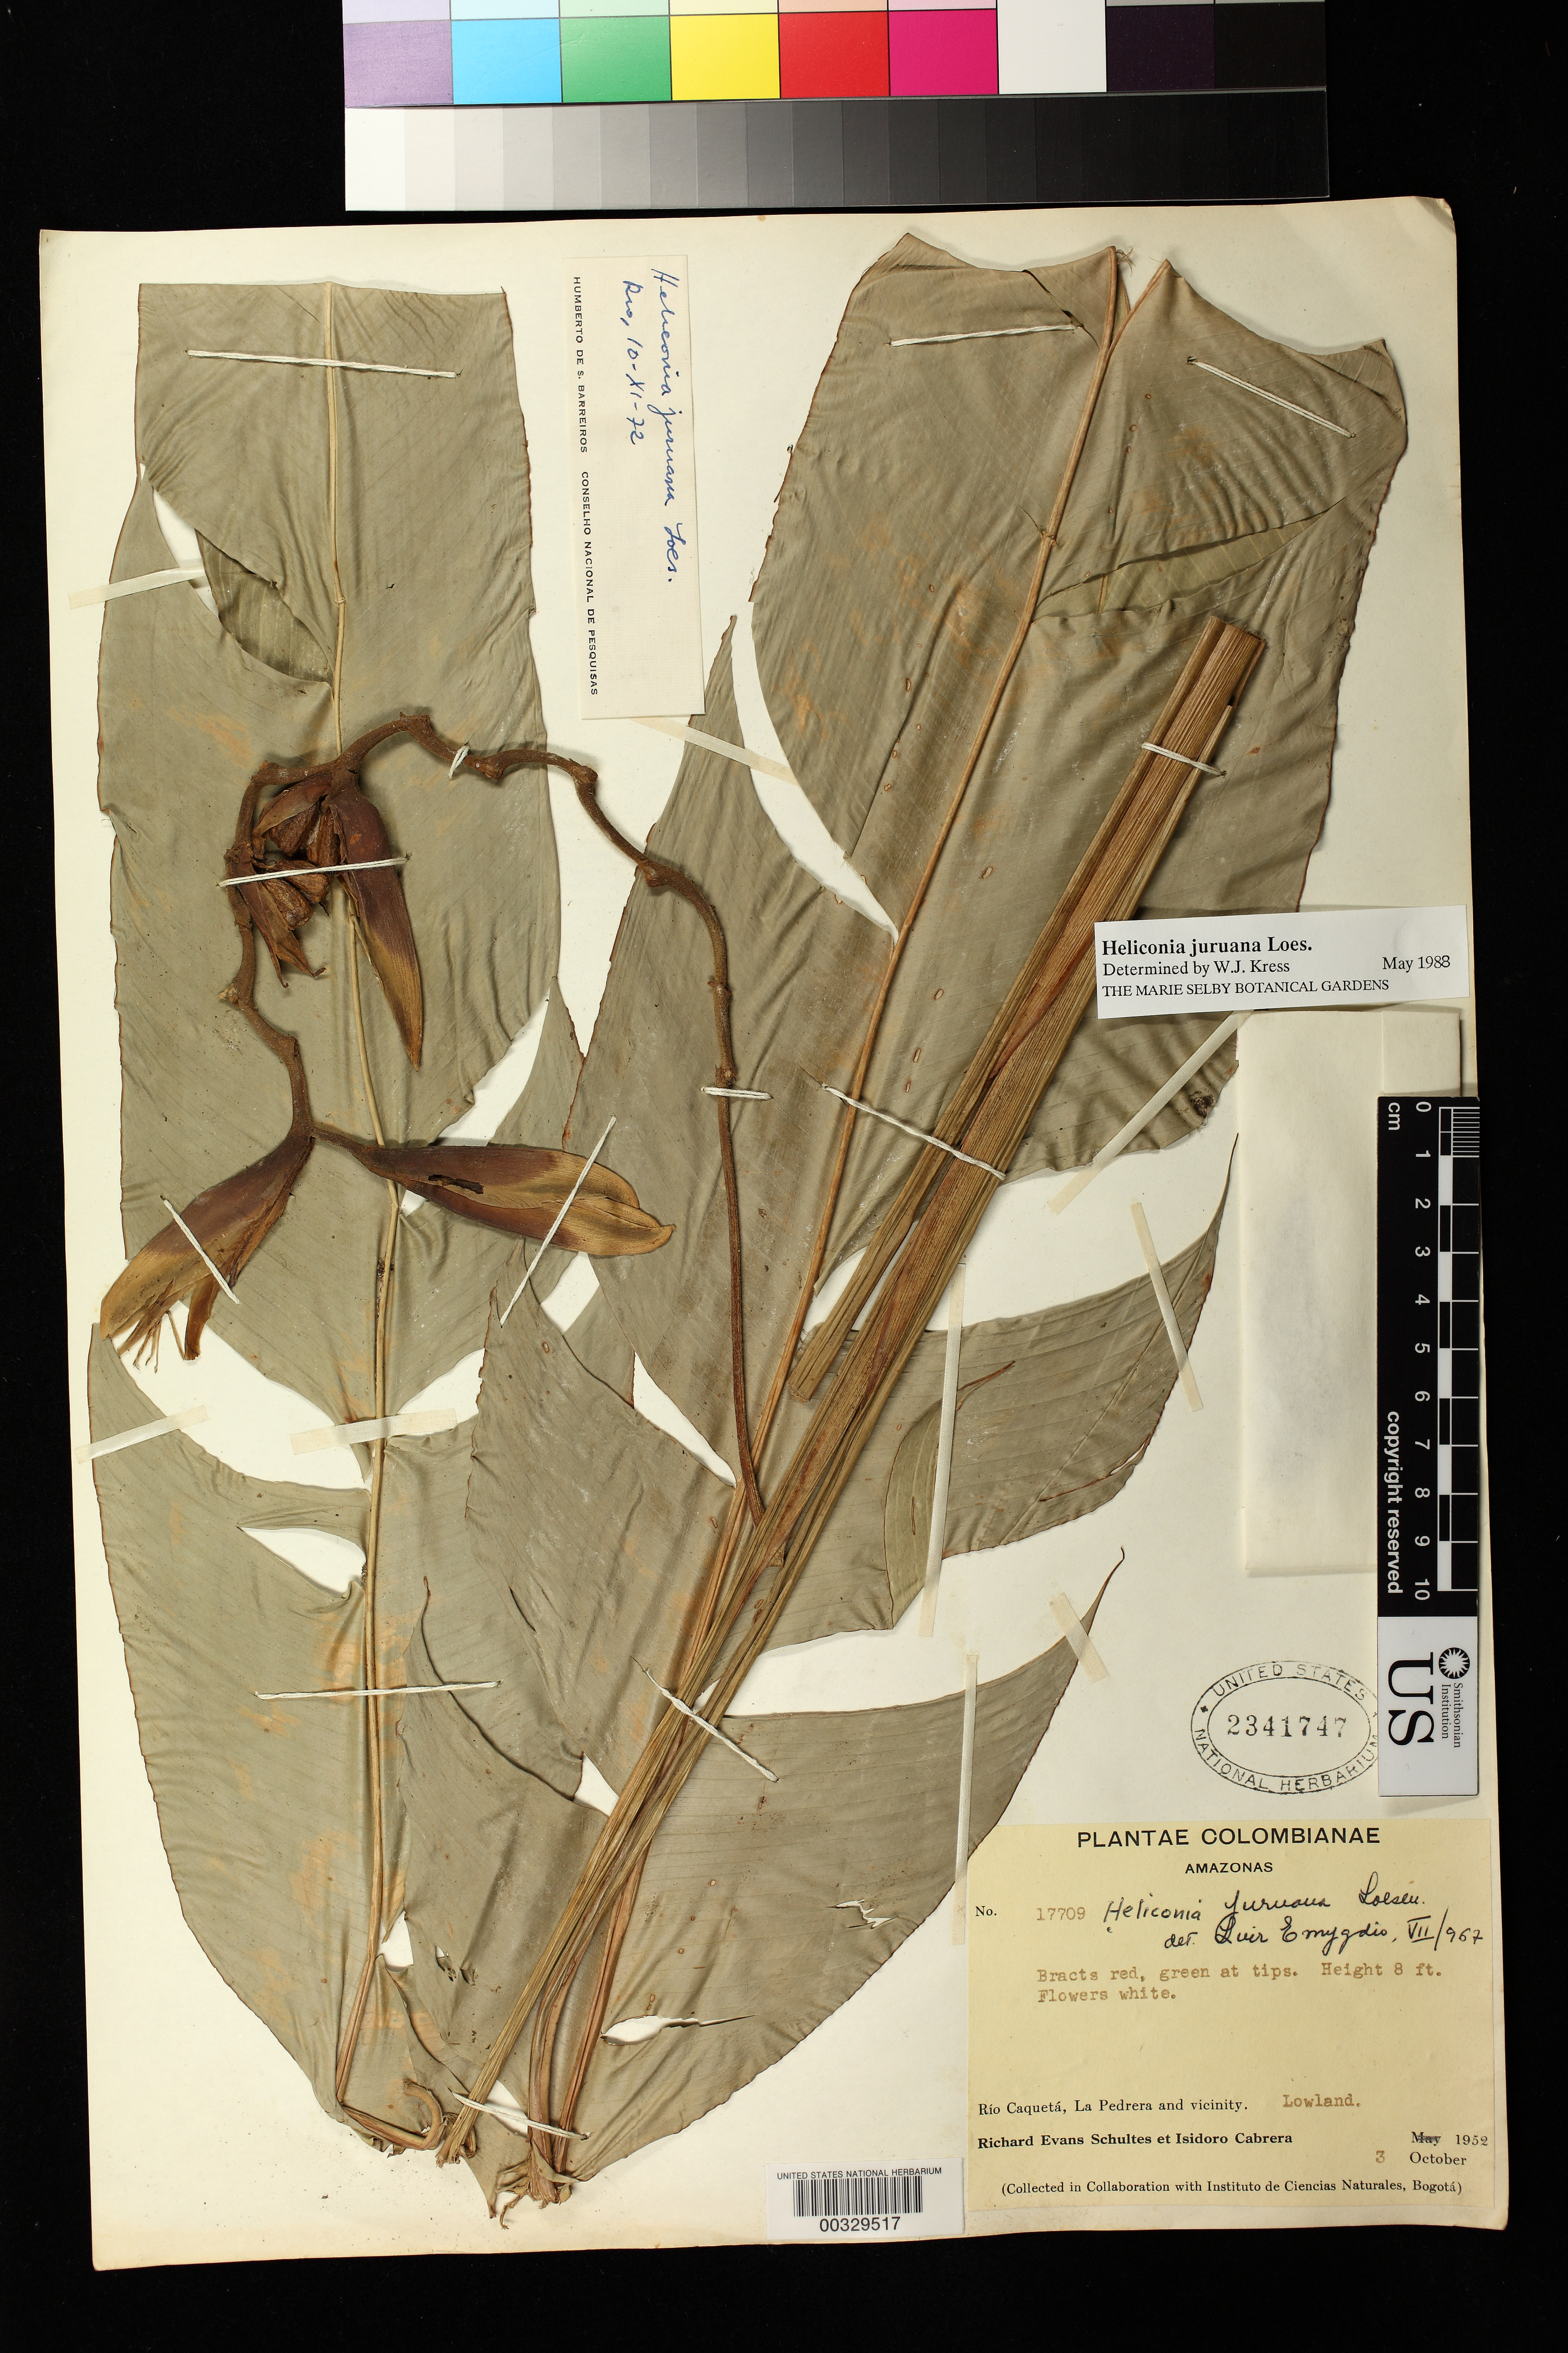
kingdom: Plantae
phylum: Tracheophyta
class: Liliopsida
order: Zingiberales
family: Heliconiaceae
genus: Heliconia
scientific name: Heliconia juruana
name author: Loes.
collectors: R. E. Schultes & I. Cabrera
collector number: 17709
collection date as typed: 03 Oct 1952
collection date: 1952-10-03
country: Colombia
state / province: Amazônas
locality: Rio Caquetá, La Pedrera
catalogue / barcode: US 2341747